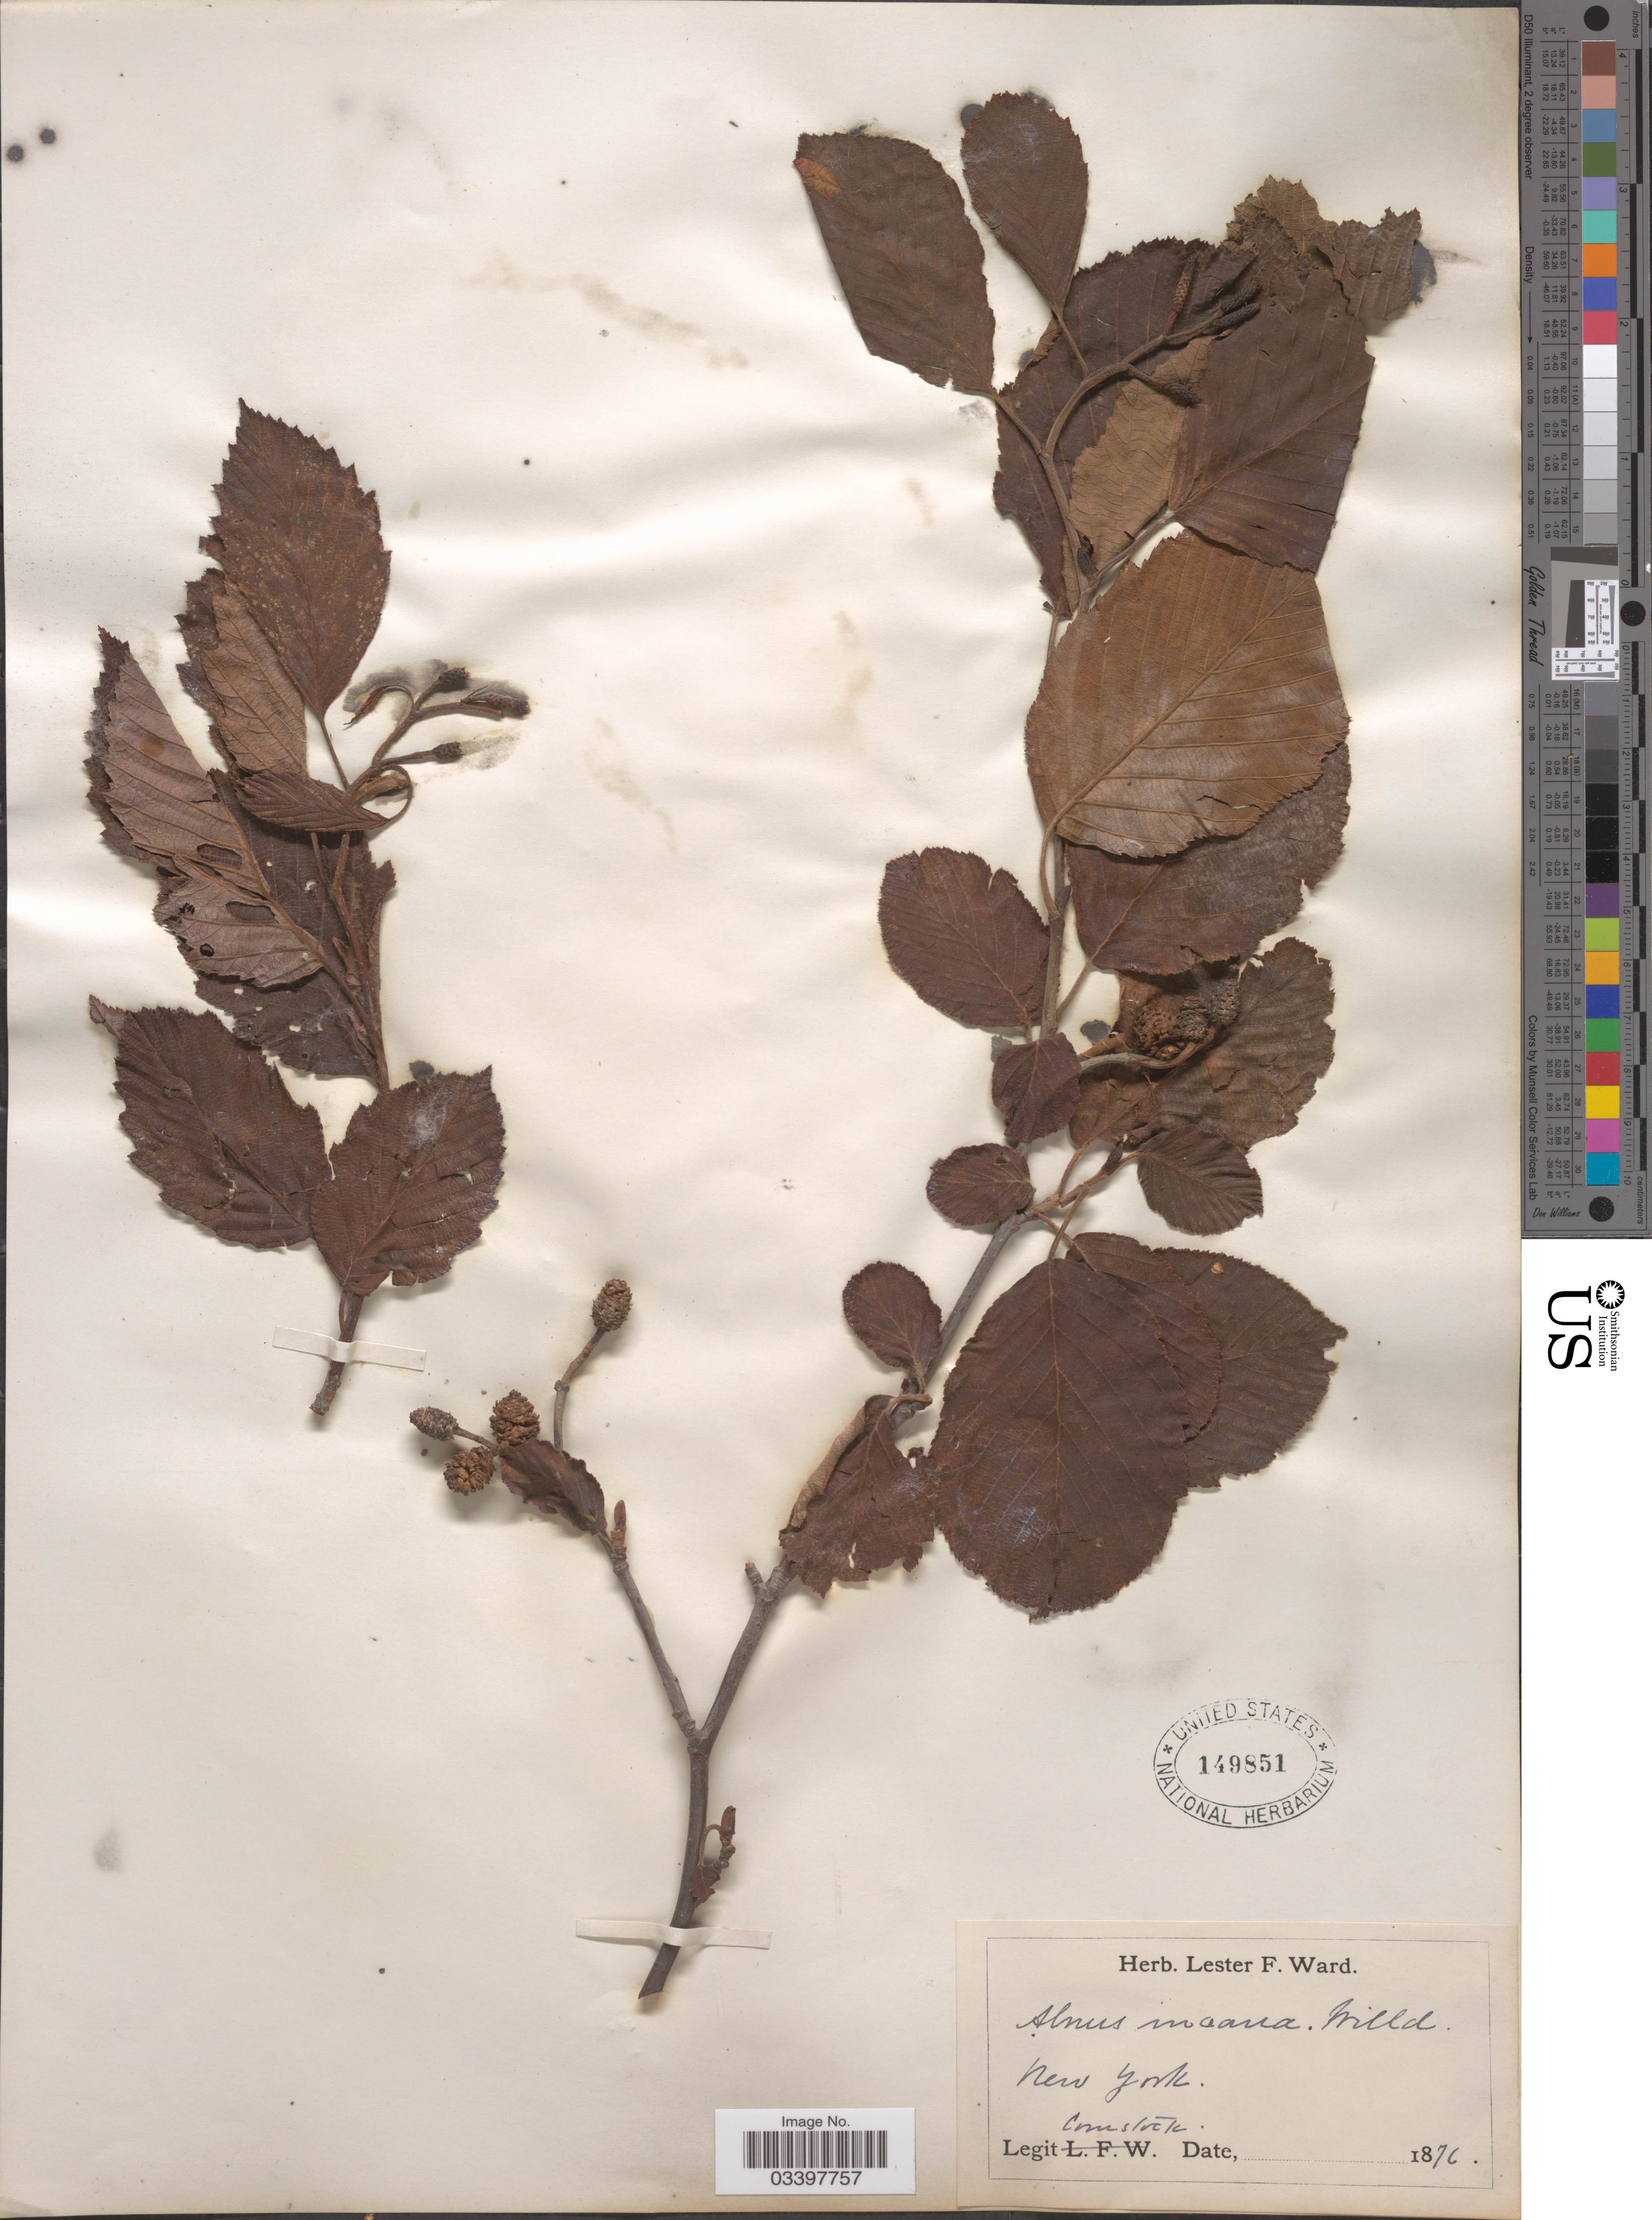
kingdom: Plantae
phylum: Tracheophyta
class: Magnoliopsida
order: Fagales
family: Betulaceae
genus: Alnus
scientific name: Alnus incana subsp. rugosa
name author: (Du Roi) R.T. Clausen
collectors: -. Comstock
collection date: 1876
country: United States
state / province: New York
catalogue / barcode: US 149851